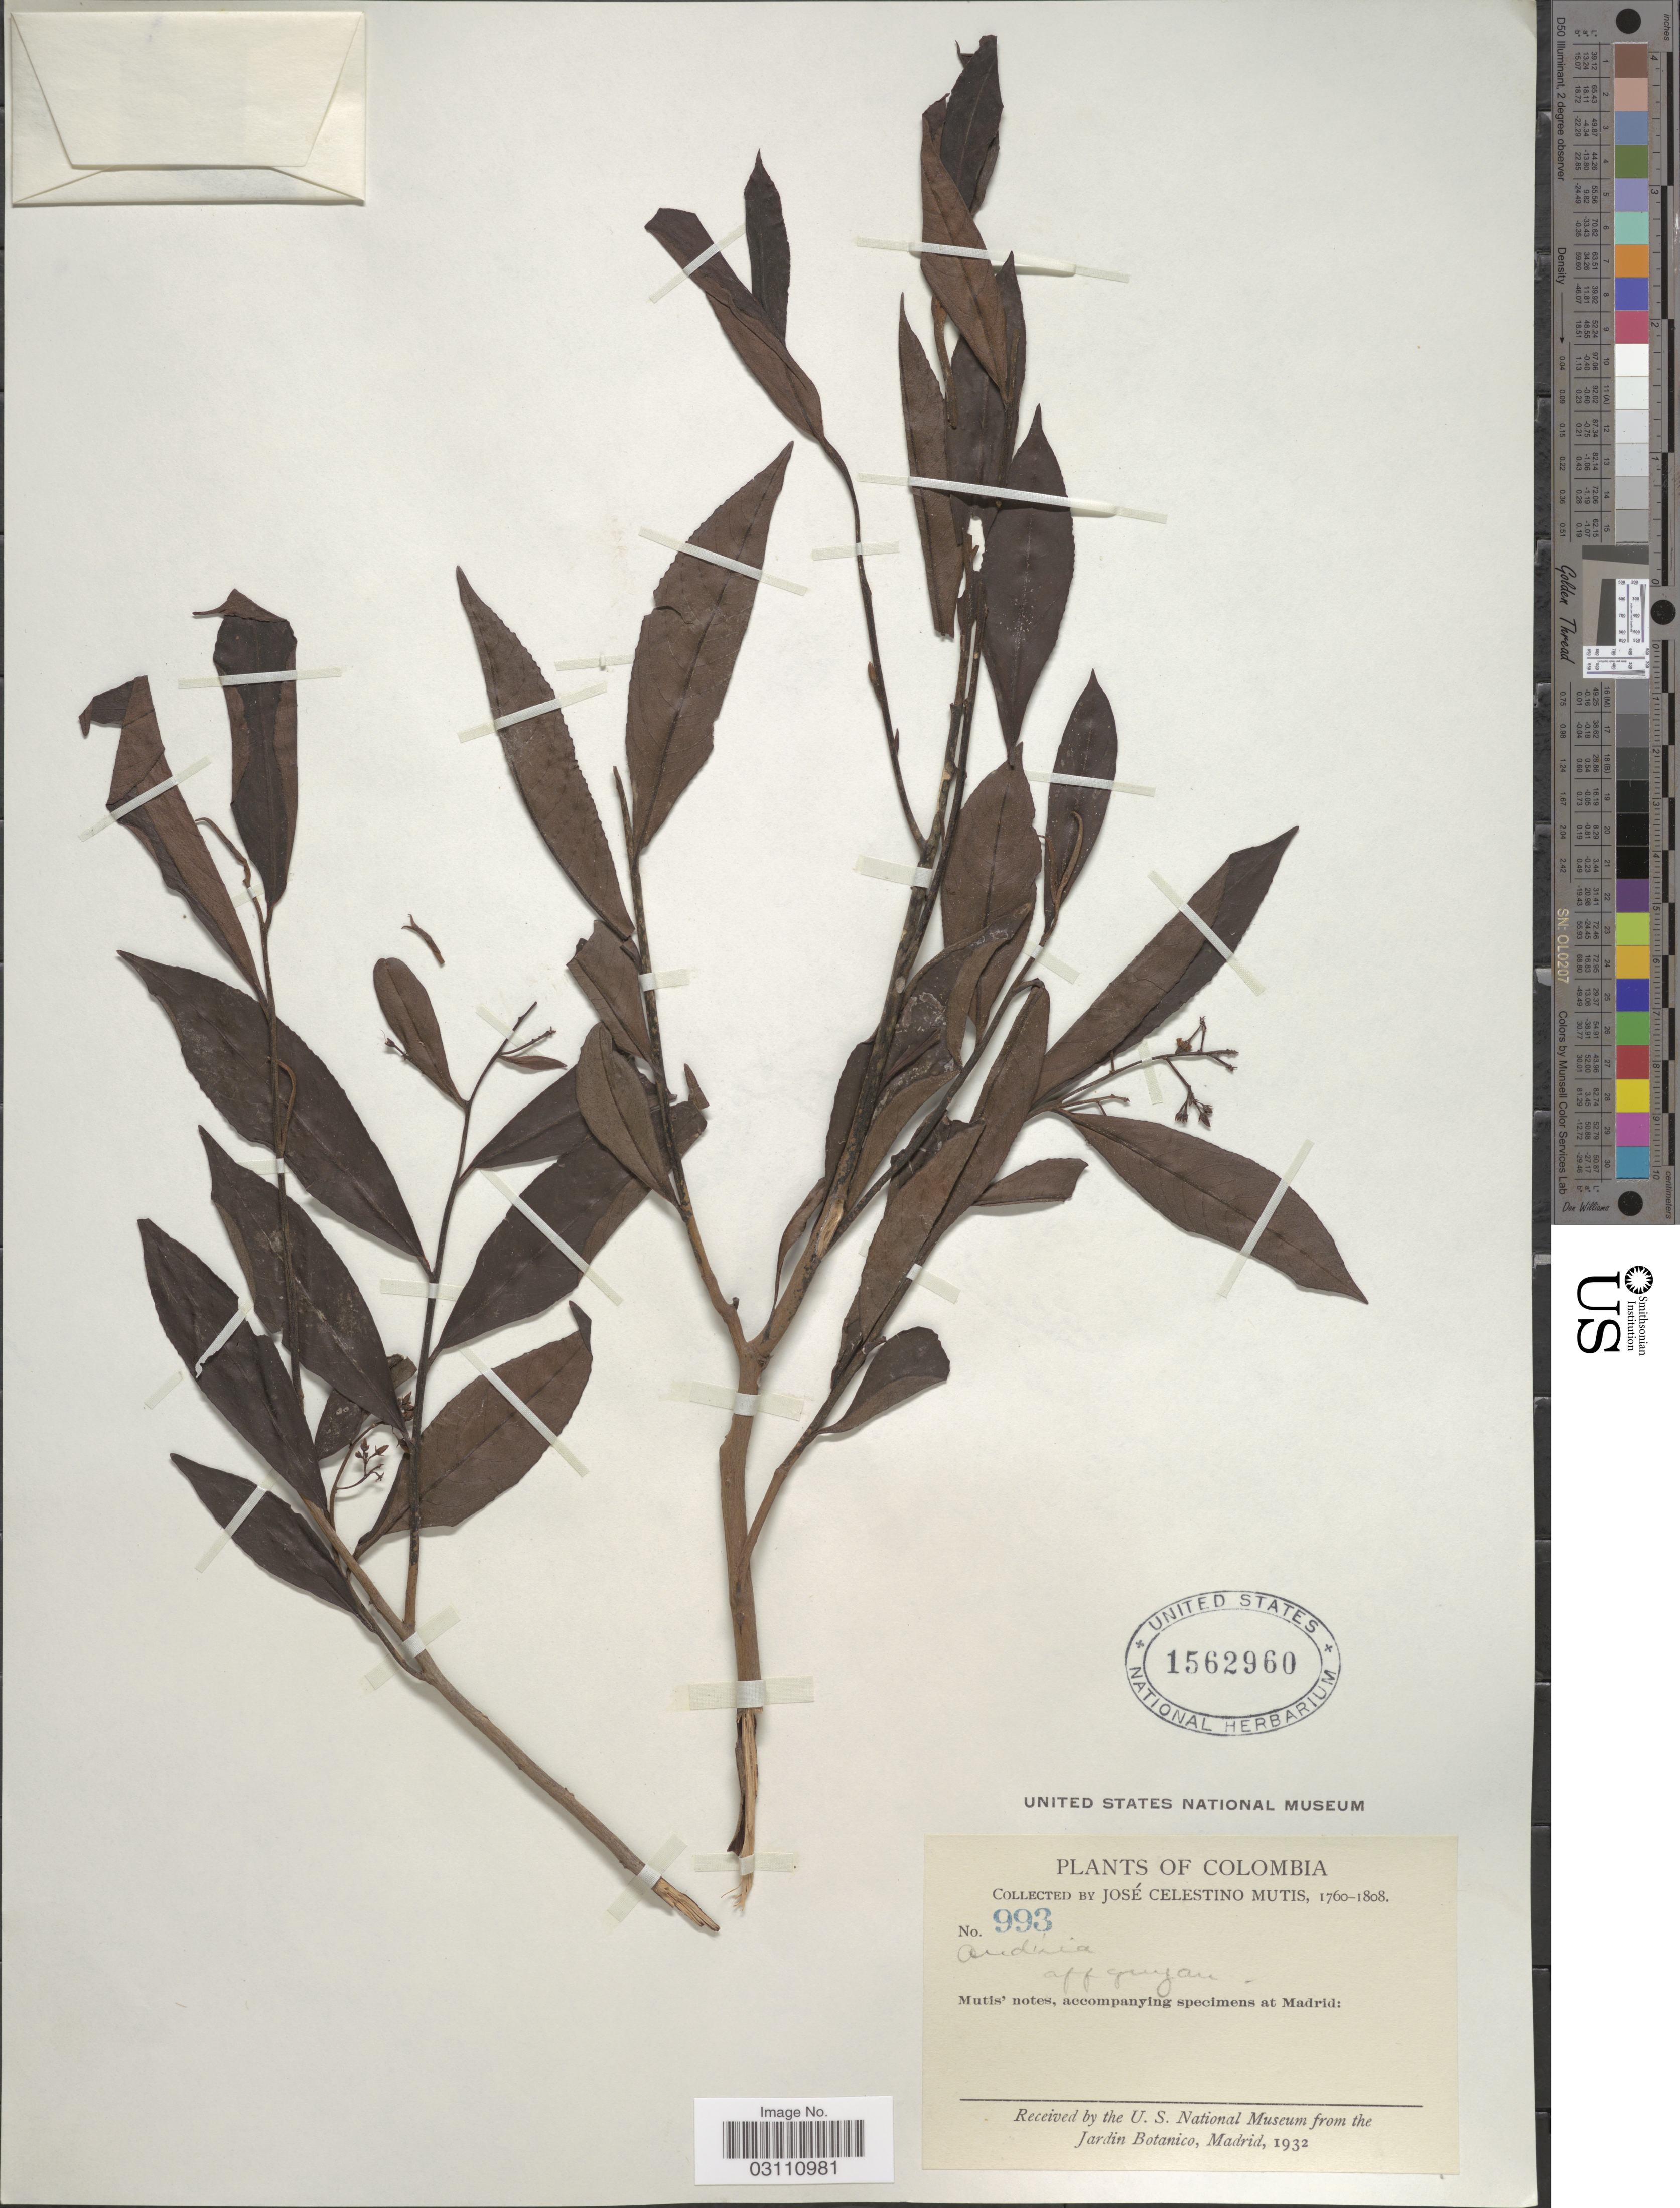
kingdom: Plantae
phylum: Tracheophyta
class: Magnoliopsida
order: Ericales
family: Primulaceae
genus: Ardisia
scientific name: Ardisia guianensis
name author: (Aubl.) Mez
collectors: J. C. B. Mutis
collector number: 993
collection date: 1760/1808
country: Colombia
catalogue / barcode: US 1562960